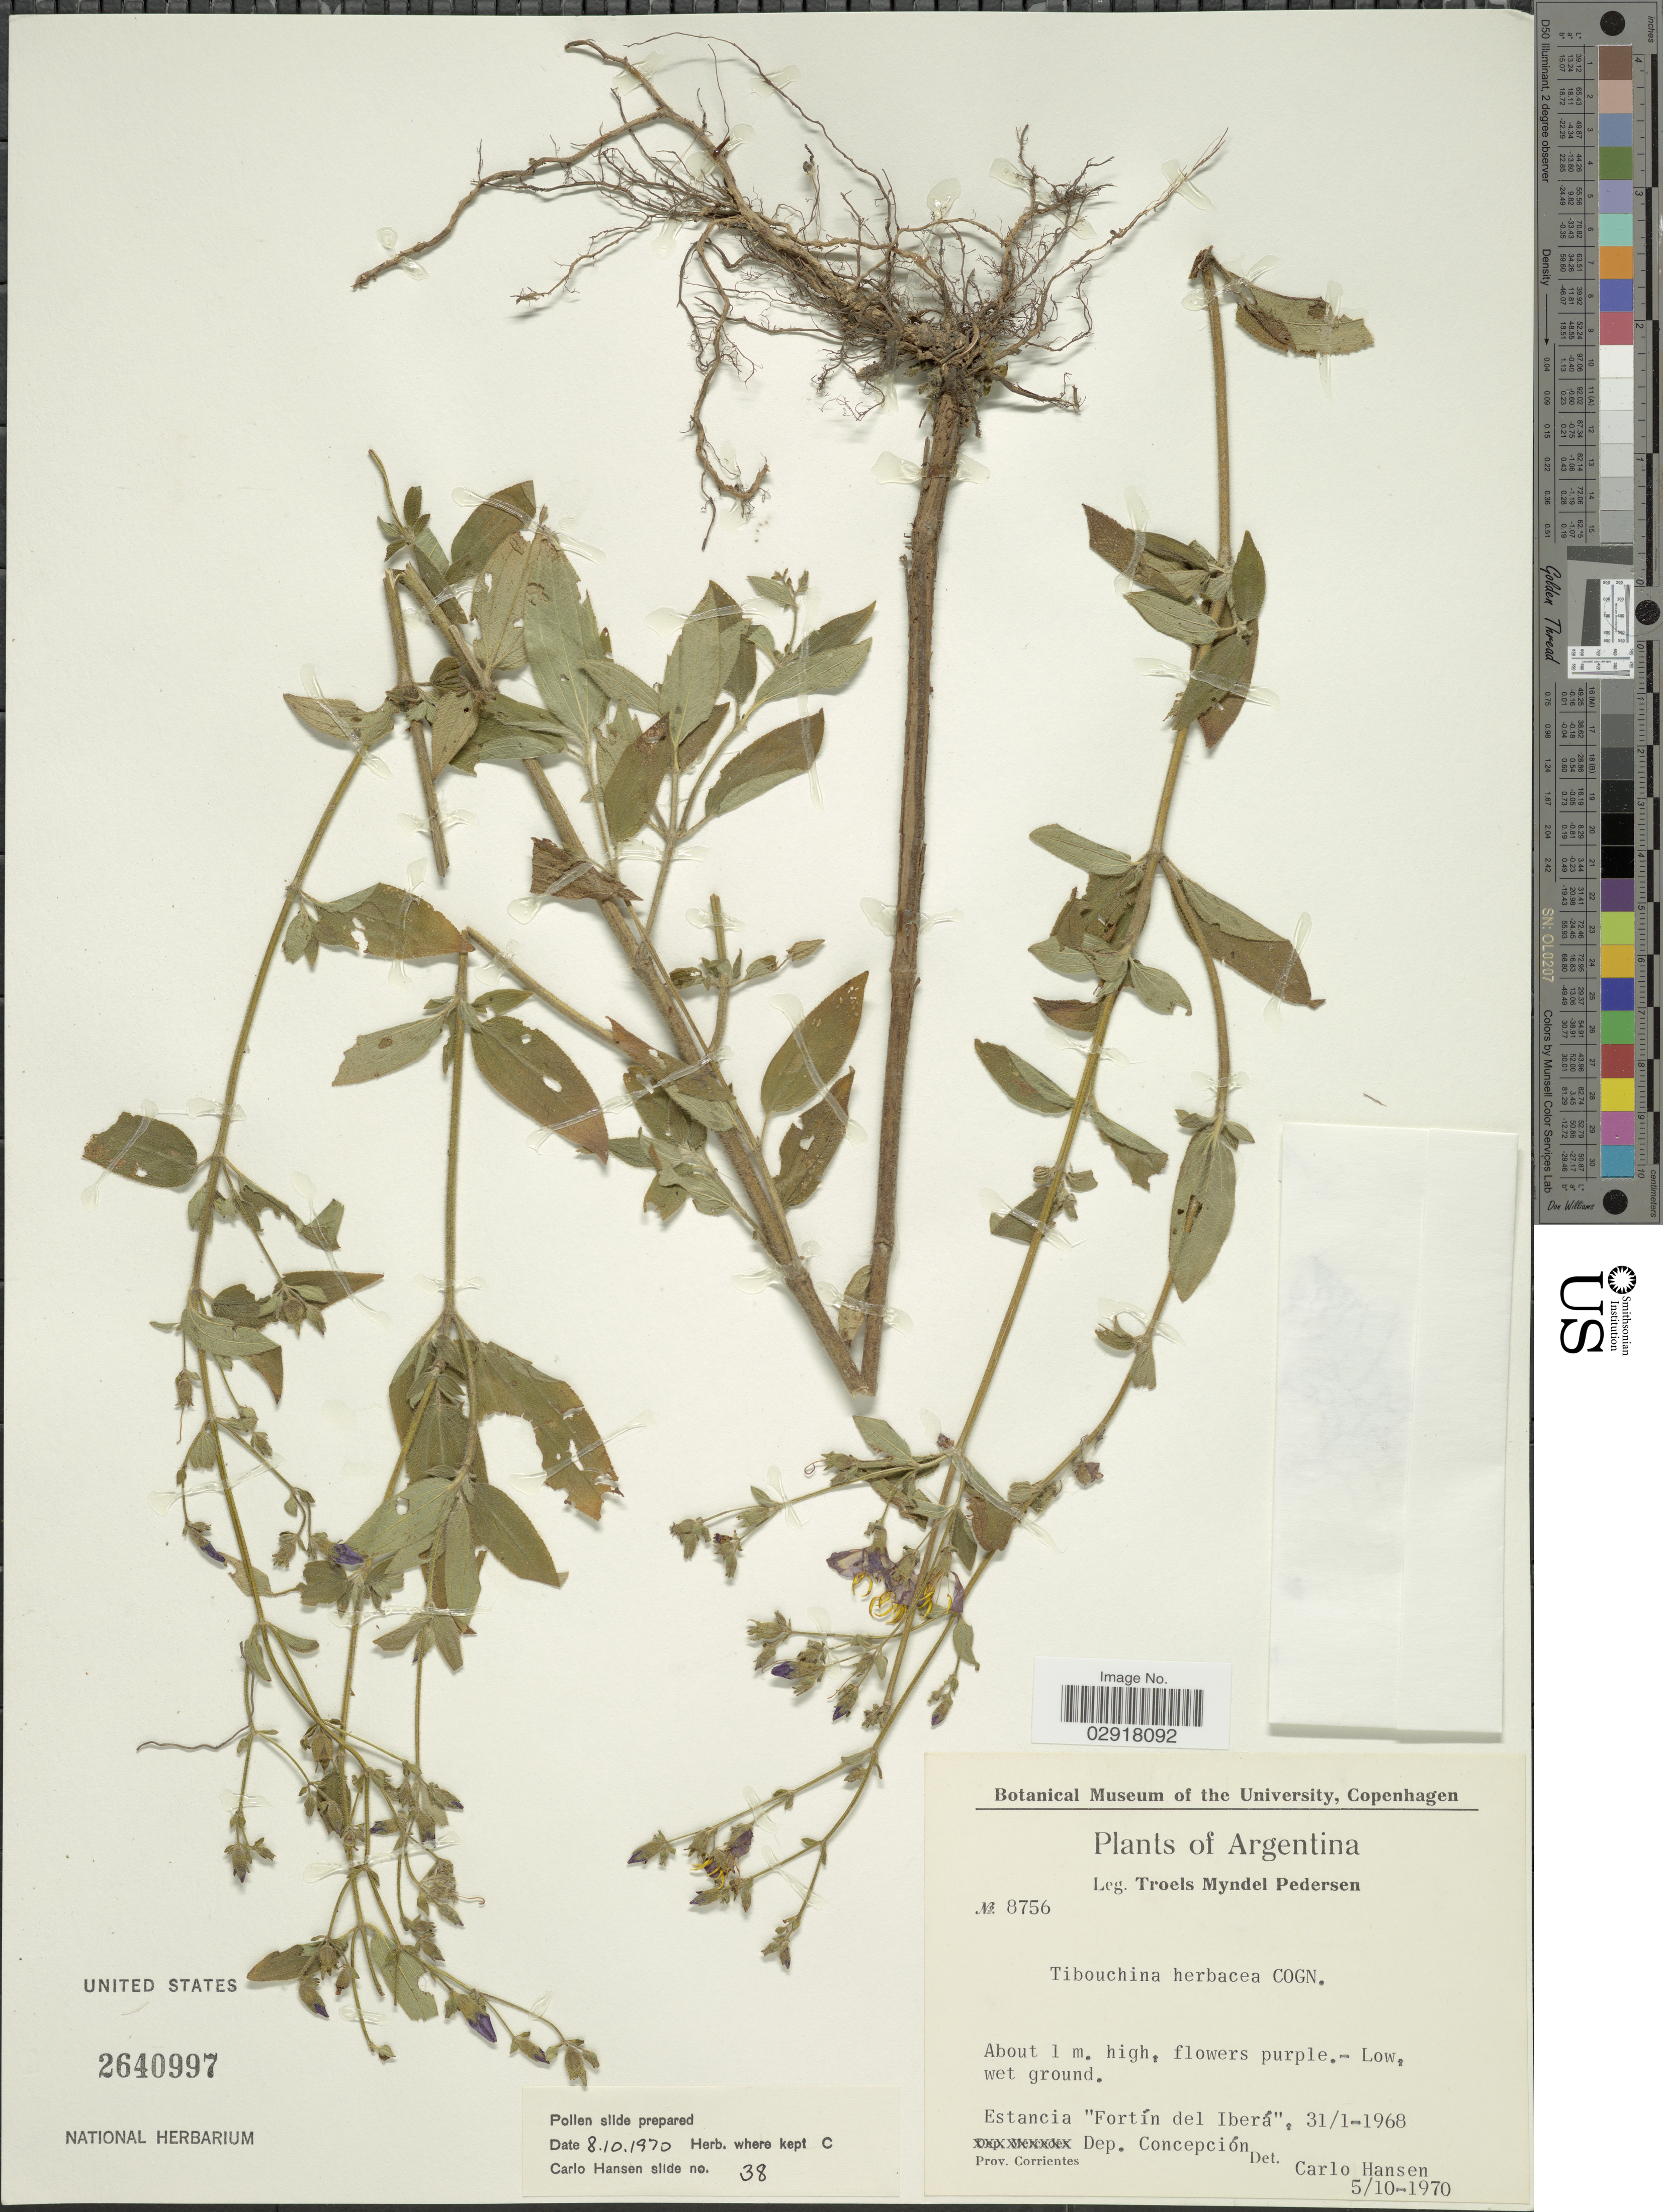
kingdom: Plantae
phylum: Tracheophyta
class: Magnoliopsida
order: Myrtales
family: Melastomataceae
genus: Chaetogastra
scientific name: Chaetogastra herbacea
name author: (DC.) P.J.F. Guim. & Michelang.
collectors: T. Pederson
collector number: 8756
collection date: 1968-01-31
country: Argentina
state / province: Corrientes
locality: Estancia "Fortín del Iberá". Dep. Concepción.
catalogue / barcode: US 2640997